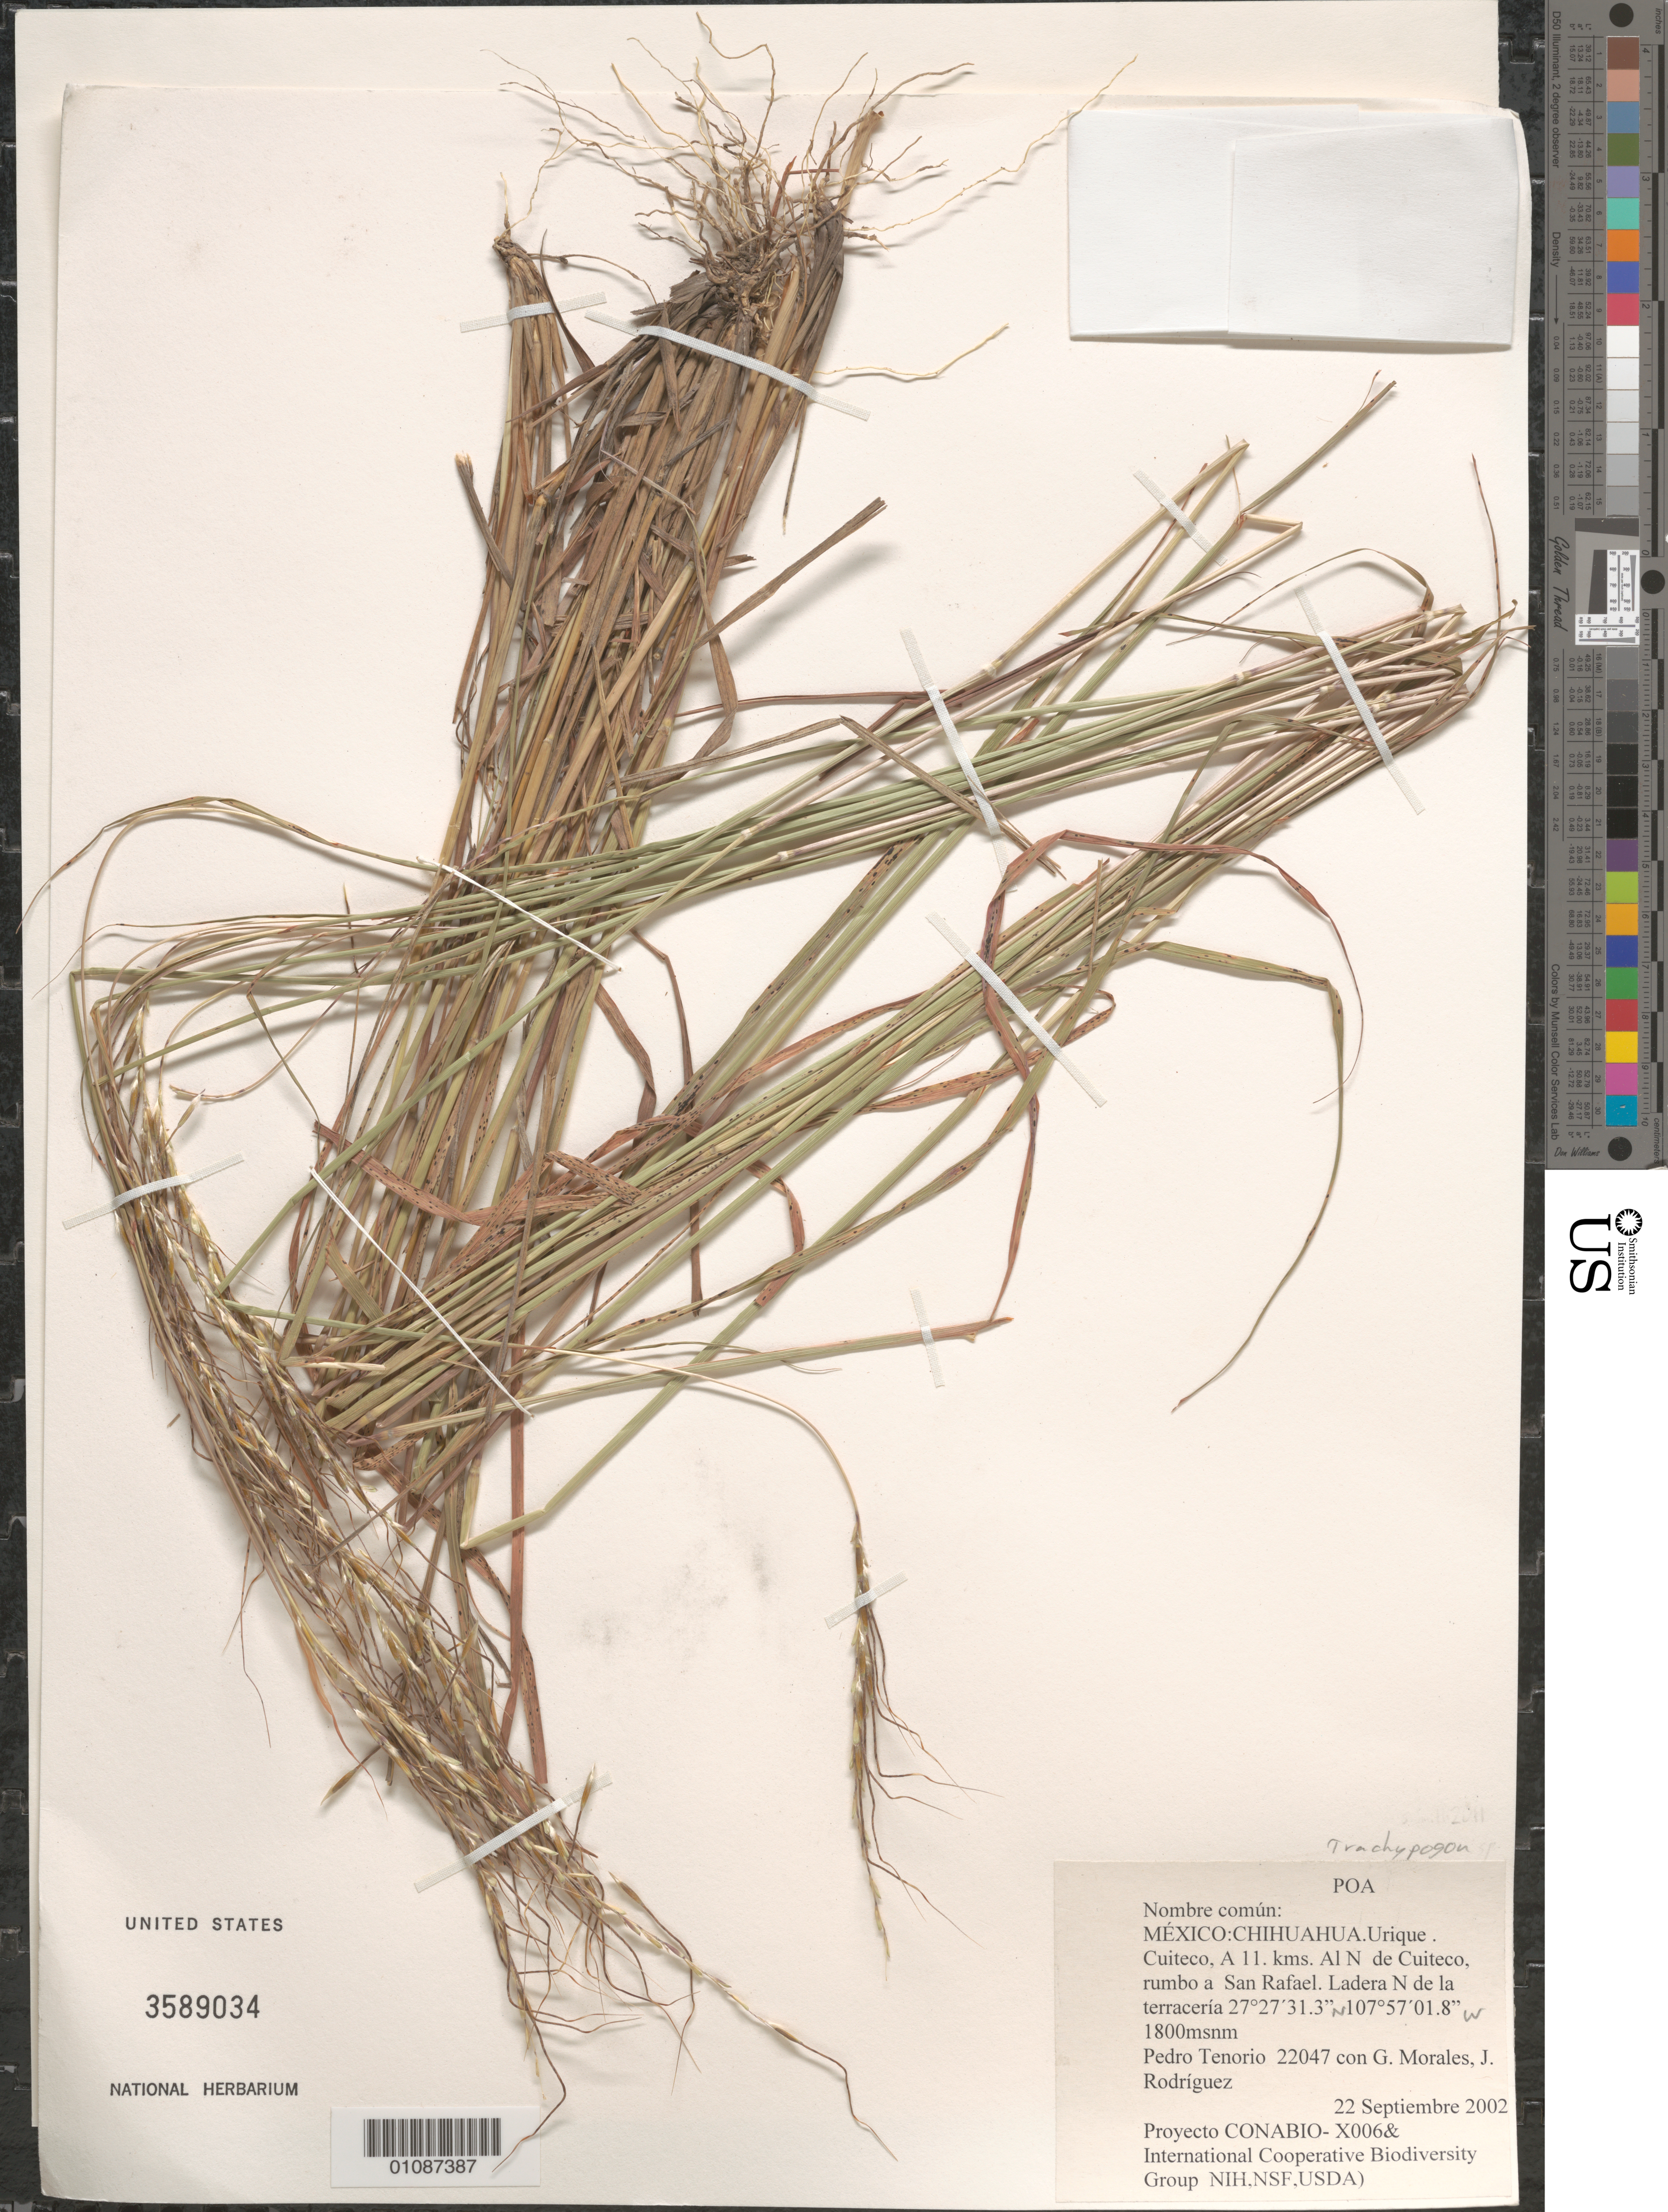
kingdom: Plantae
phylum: Tracheophyta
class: Liliopsida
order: Poales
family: Poaceae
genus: Trachypogon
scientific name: Trachypogon sp.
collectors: P. Tenorio L., G. Morales & J. Rodríguez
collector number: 22047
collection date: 2002-09-22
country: Mexico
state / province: Chihuahua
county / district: Urique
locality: Cuiteco, a 11 kms. al N de Cuiteco, rumbo a San Rafael. Ladera N de la terraceria.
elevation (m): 1800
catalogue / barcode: US 3589034